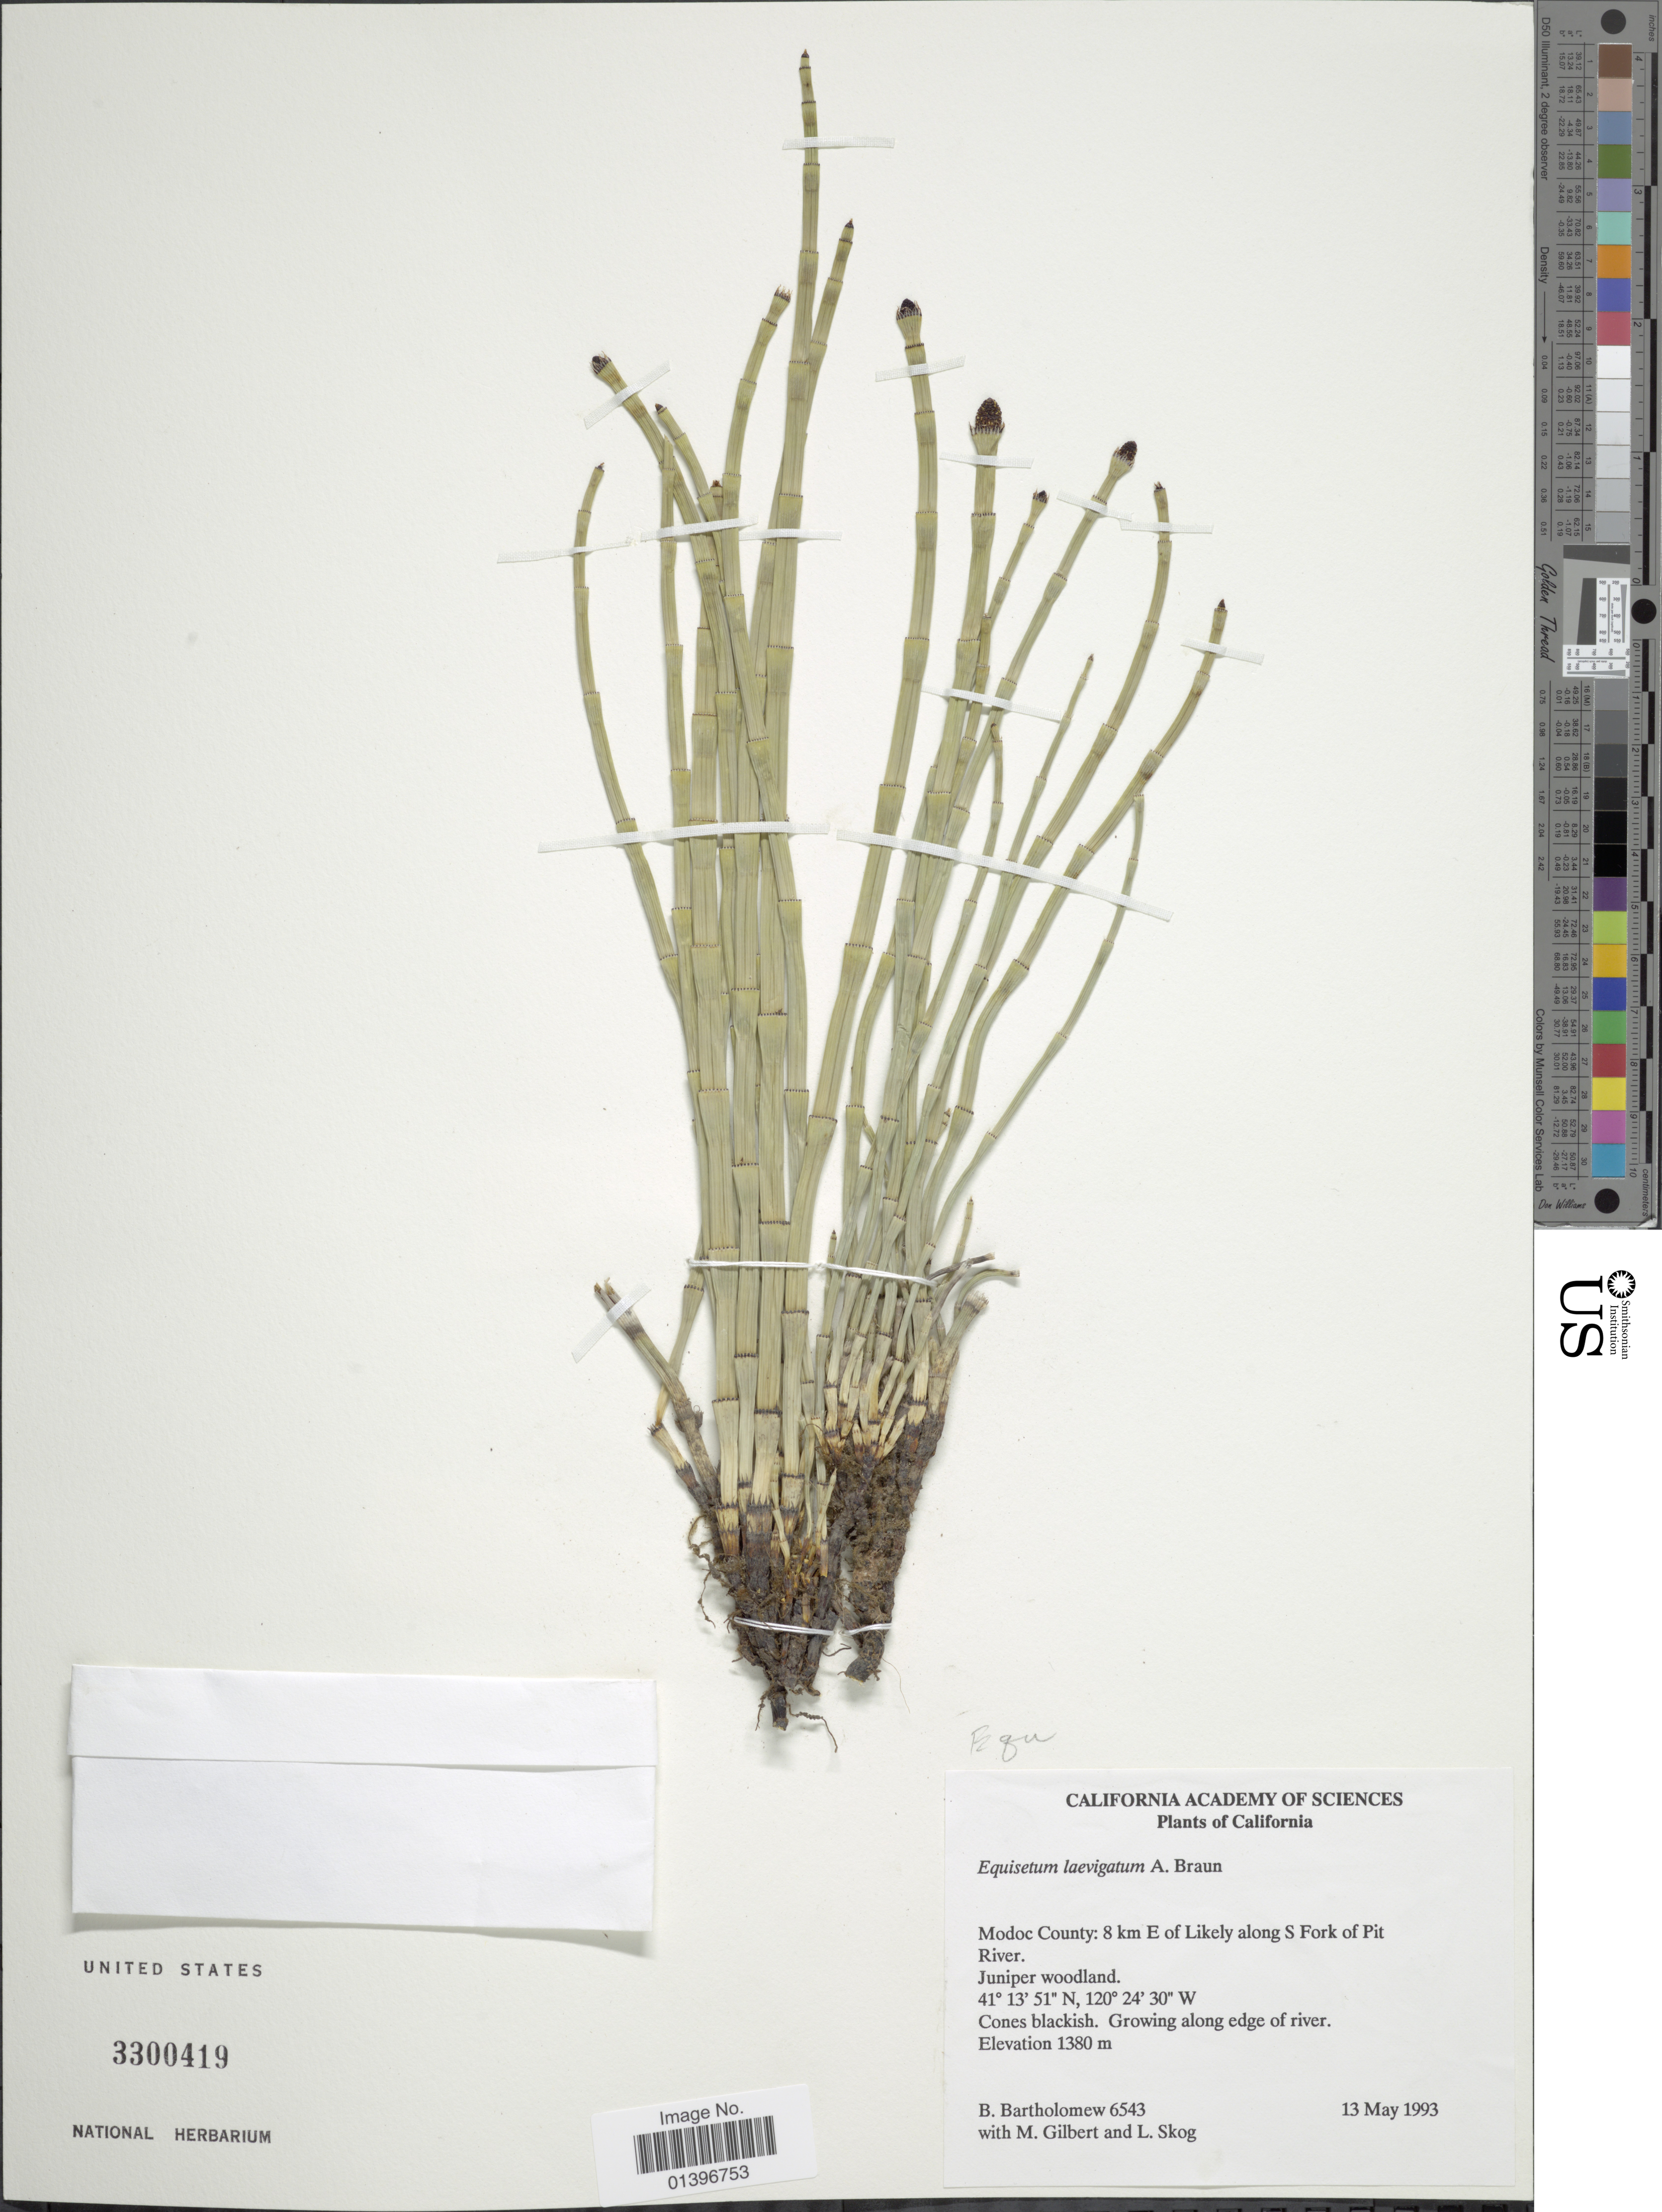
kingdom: Plantae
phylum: Tracheophyta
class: Polypodiopsida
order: Equisetales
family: Equisetaceae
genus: Equisetum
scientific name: Equisetum laevigatum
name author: A. Braun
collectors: B. Bartholomew, M. Gilbert & L. E. Skog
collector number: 6543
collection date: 1993-05-13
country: United States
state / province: California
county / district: Modoc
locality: Modoc County: 8 km E of Likely along S Fork of Pit River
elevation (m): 1380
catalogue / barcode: US 3300419